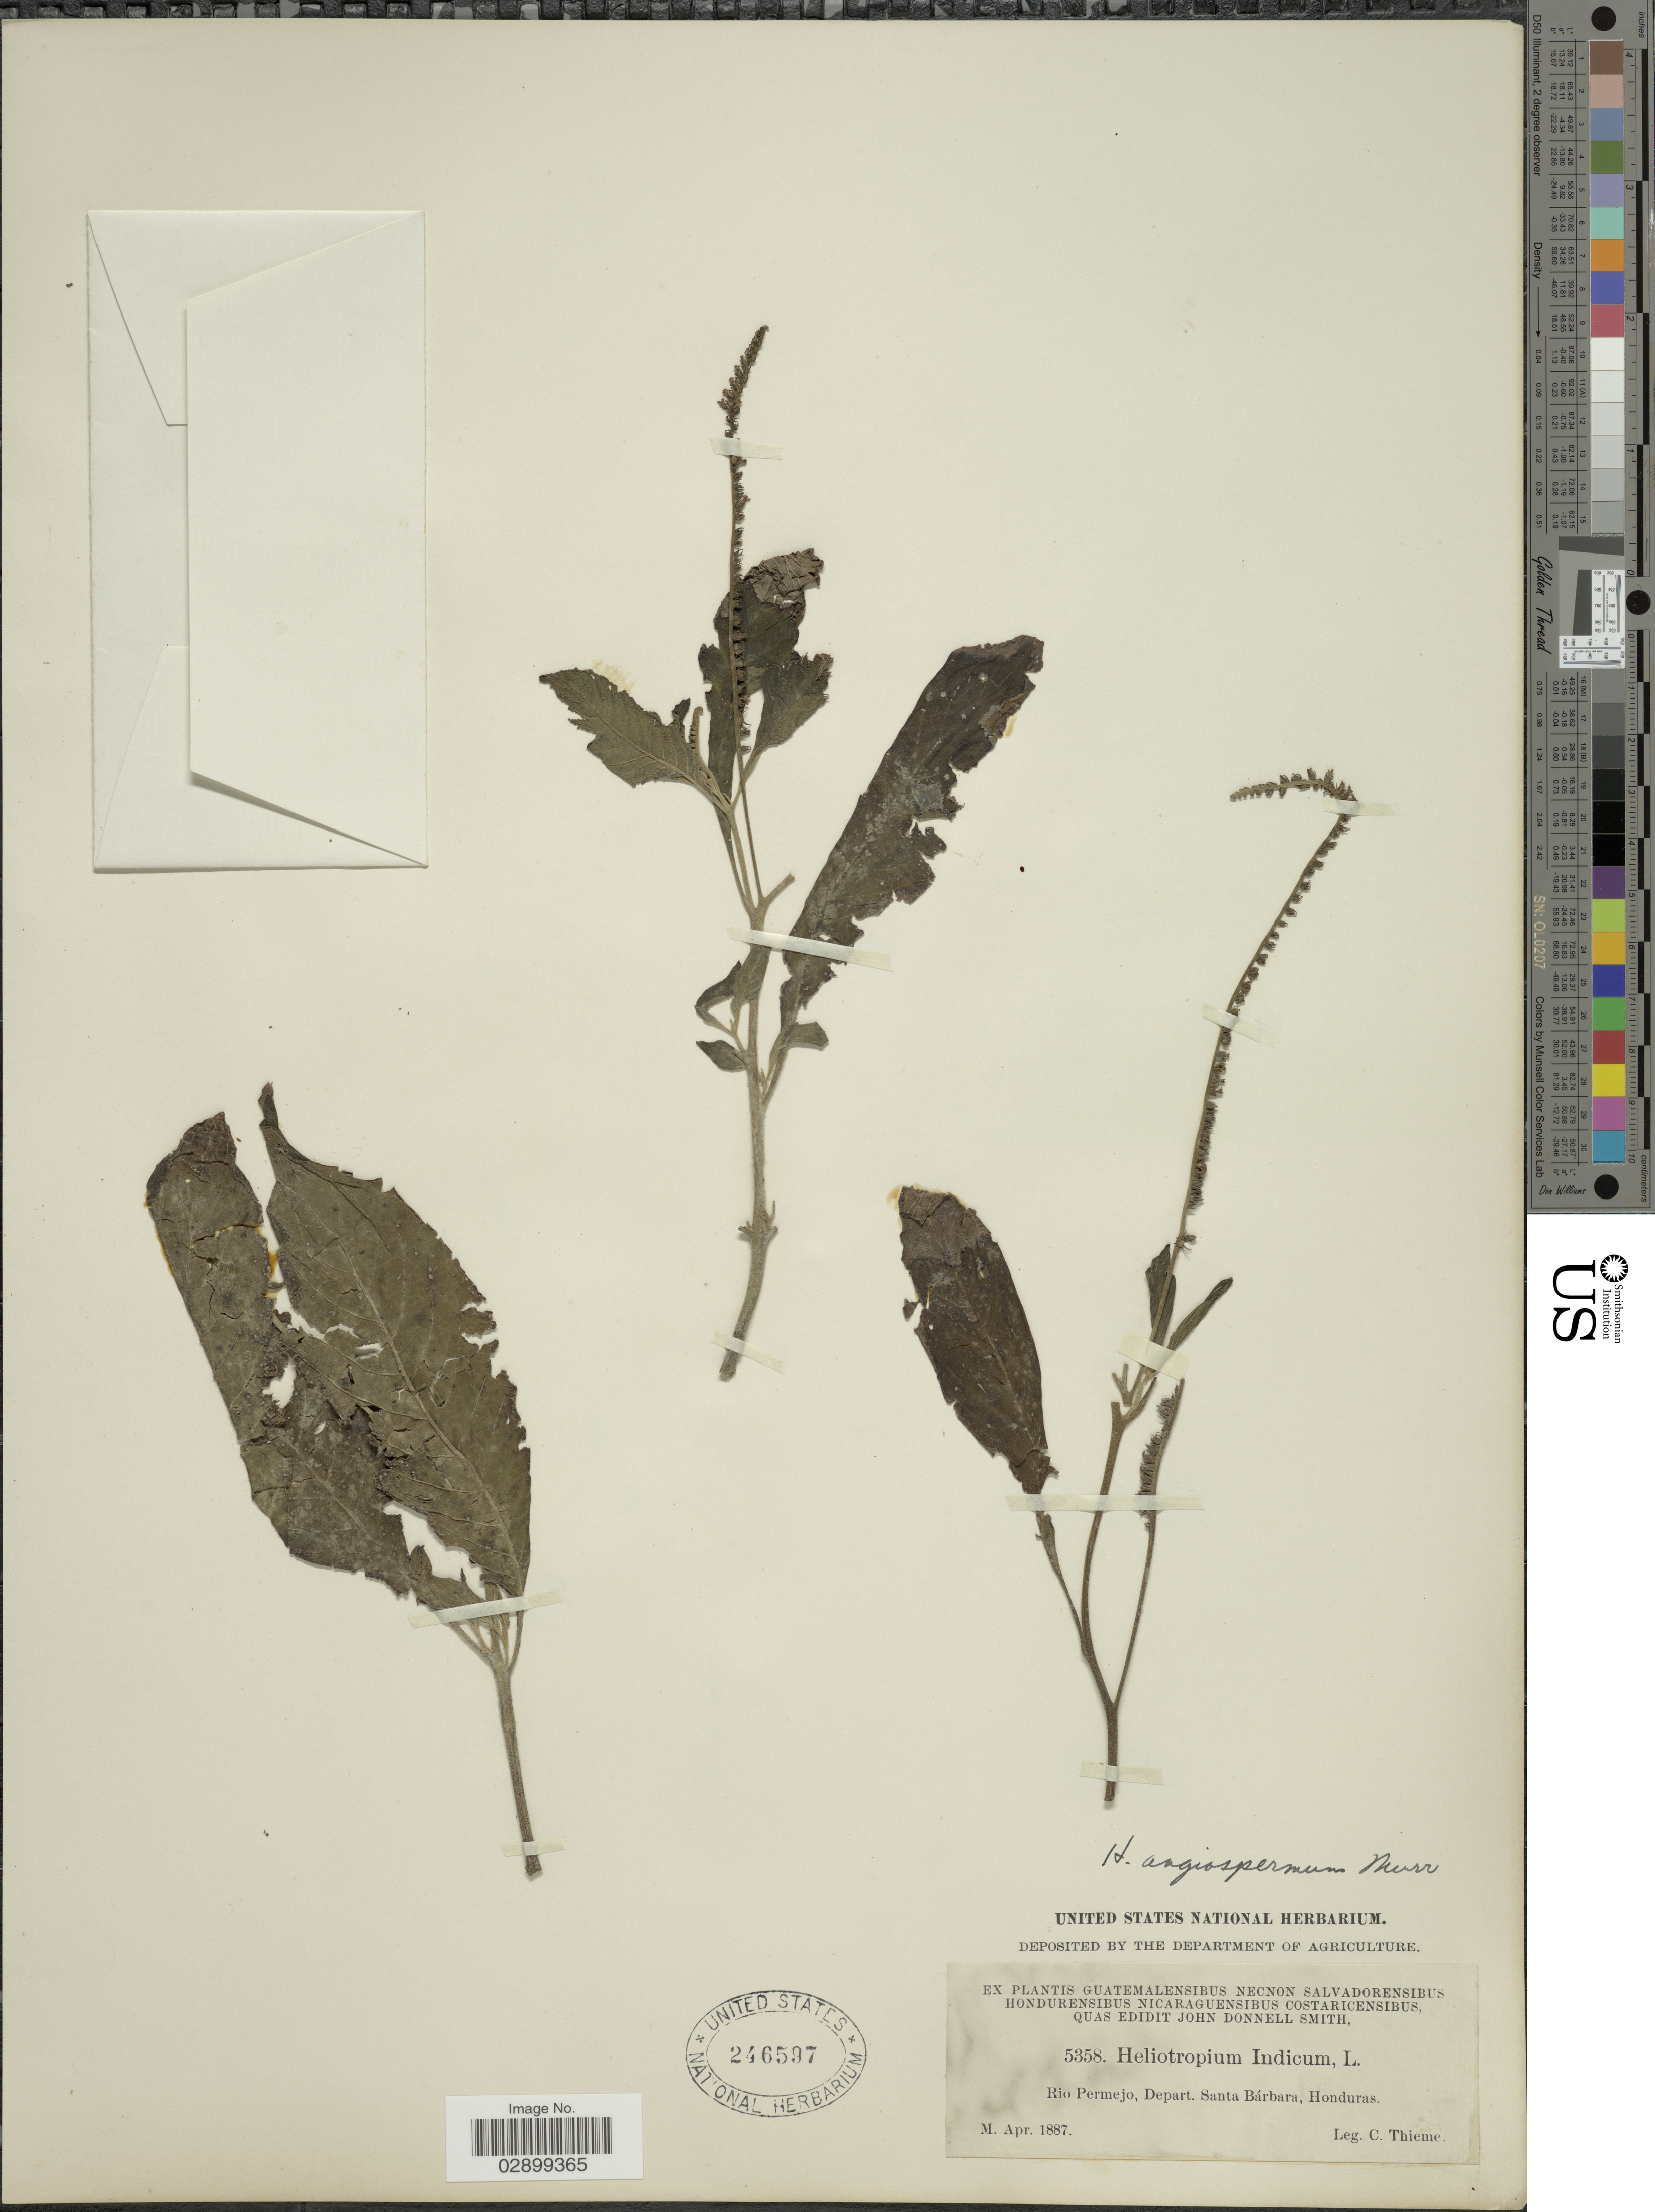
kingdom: Plantae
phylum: Tracheophyta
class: Magnoliopsida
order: Boraginales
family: Heliotropiaceae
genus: Heliotropium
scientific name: Heliotropium angiospermum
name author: Murray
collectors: C. Thieme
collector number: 5358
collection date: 1887-04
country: Honduras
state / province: Santa Bárbara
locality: Rio Permejo, Depart. Santa Bárbara.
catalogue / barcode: US 246597